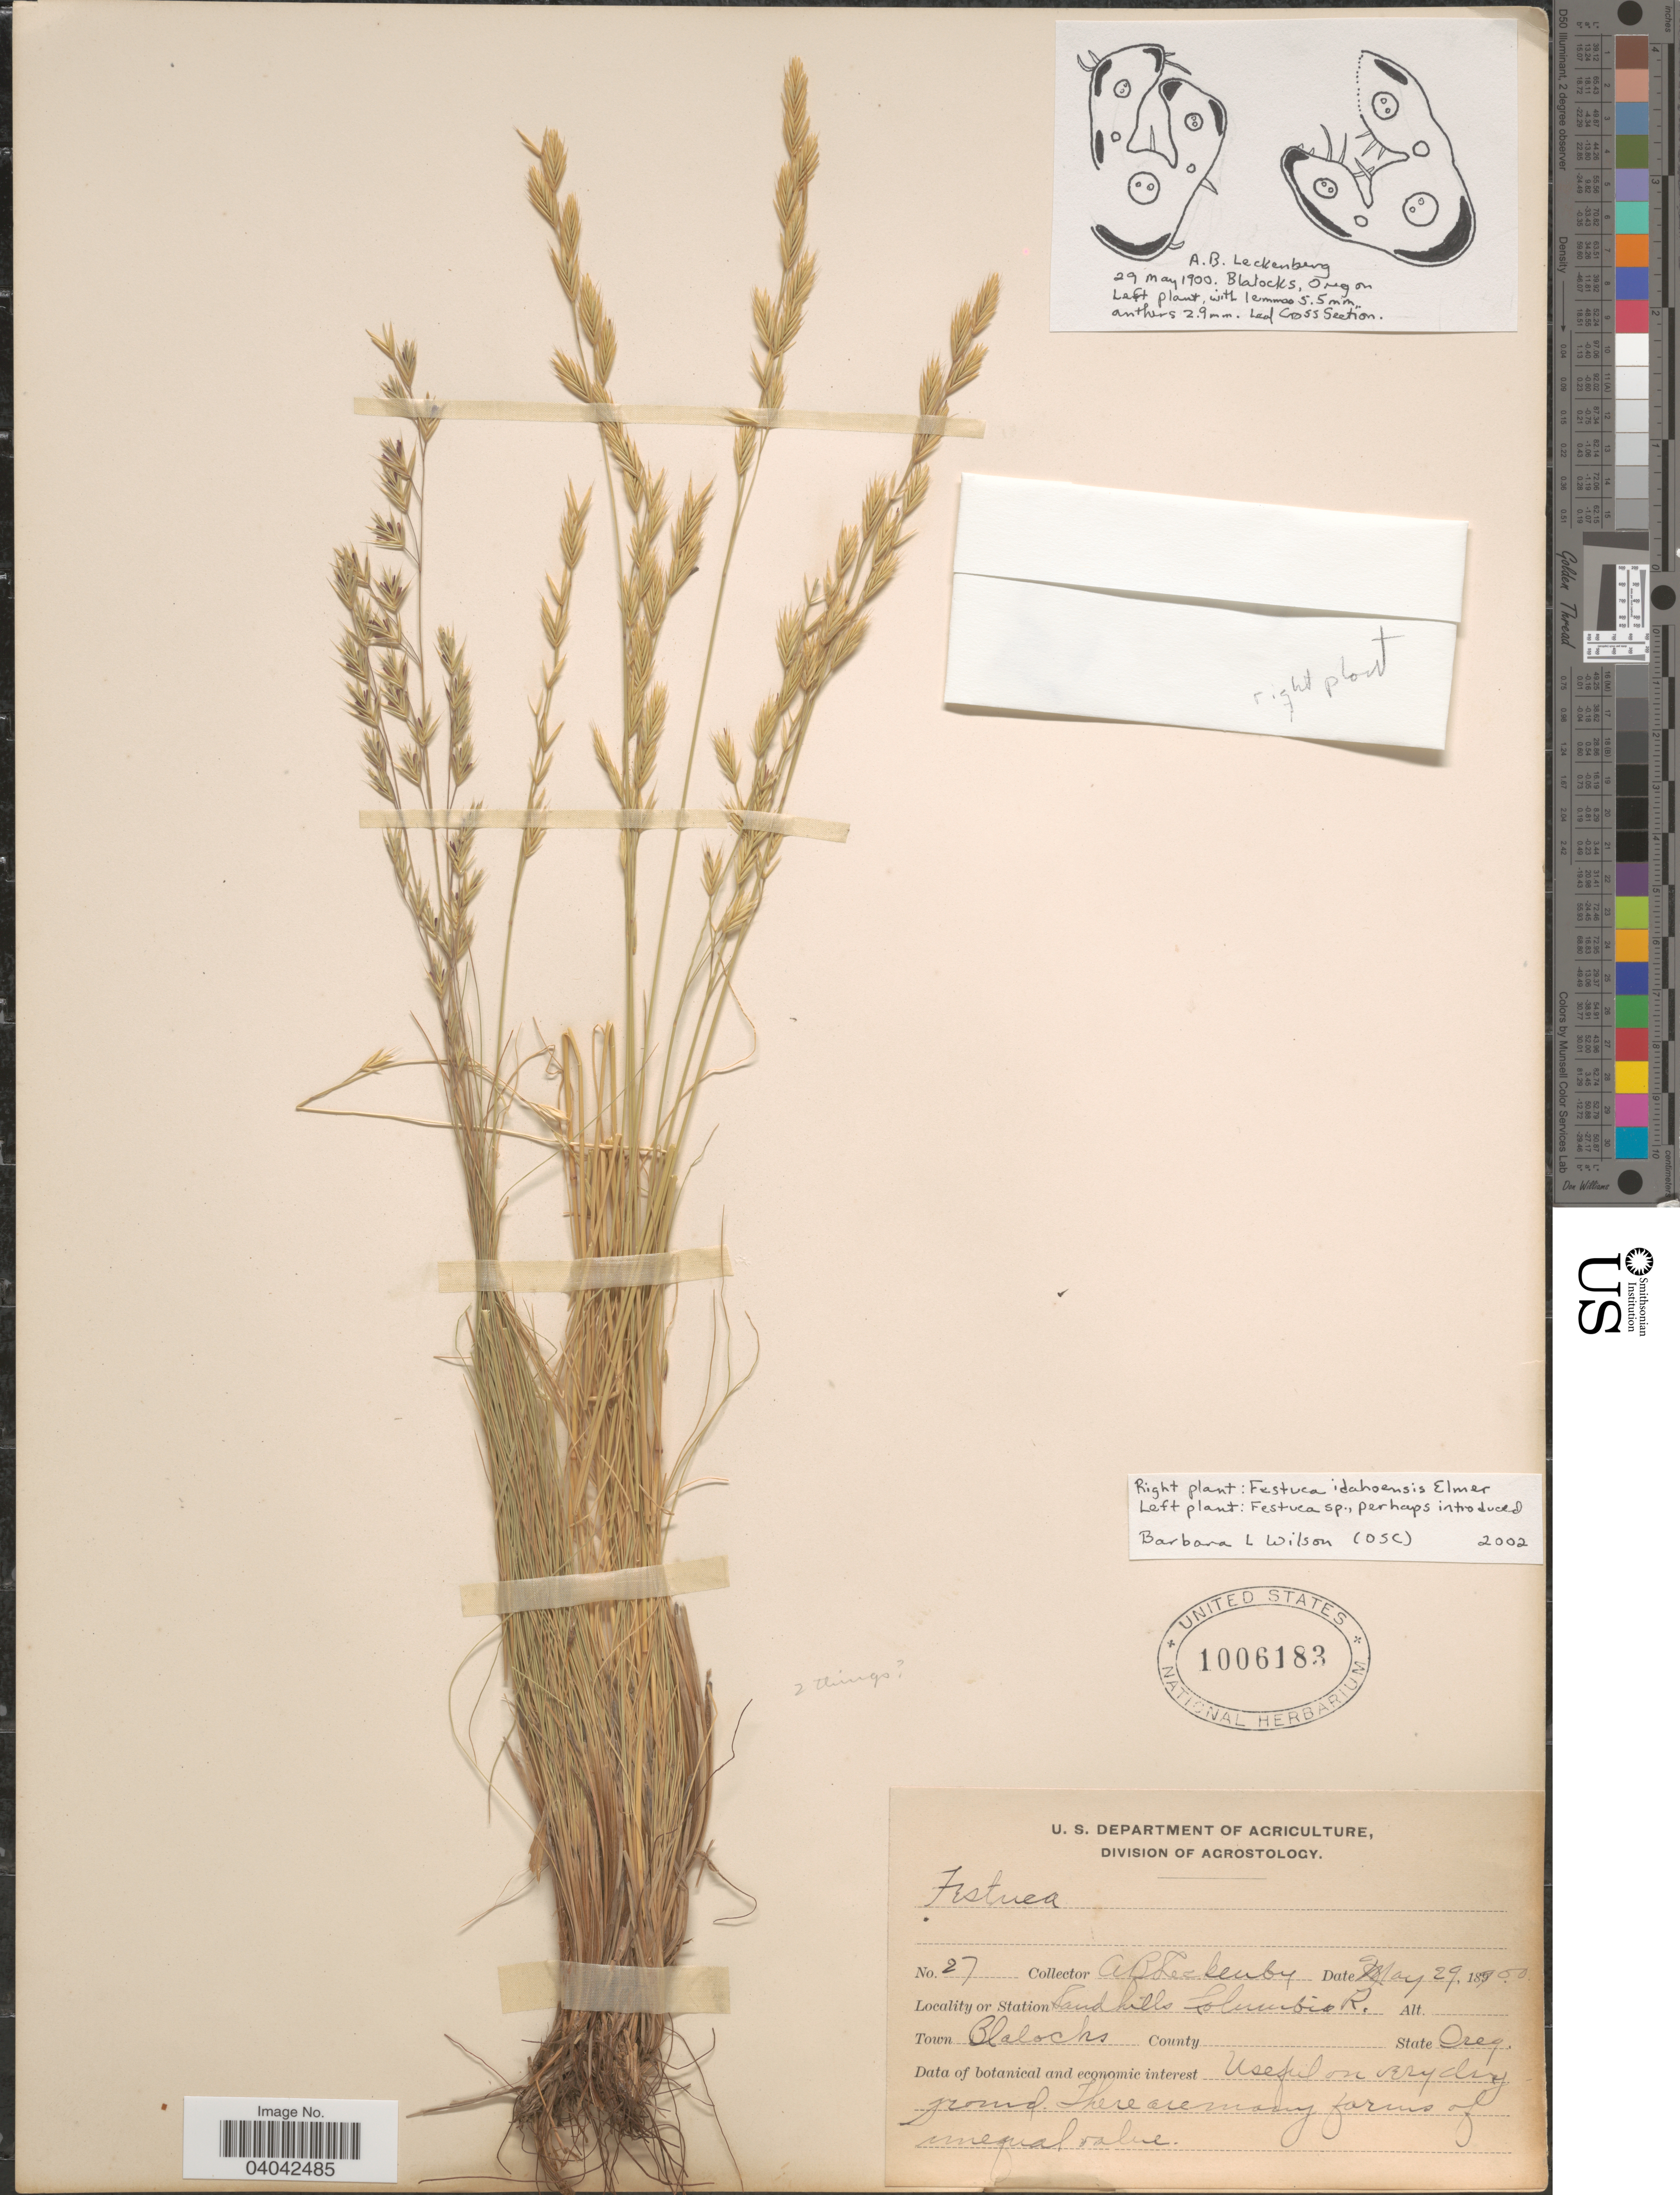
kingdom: Plantae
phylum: Tracheophyta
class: Liliopsida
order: Poales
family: Poaceae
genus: Festuca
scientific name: Festuca idahoensis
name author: Elmer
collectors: A. Leckenby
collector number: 27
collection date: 1900-05-29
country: United States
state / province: Oregon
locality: Sand hills Columbia R. Town Blalocks.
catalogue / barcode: US 1006183